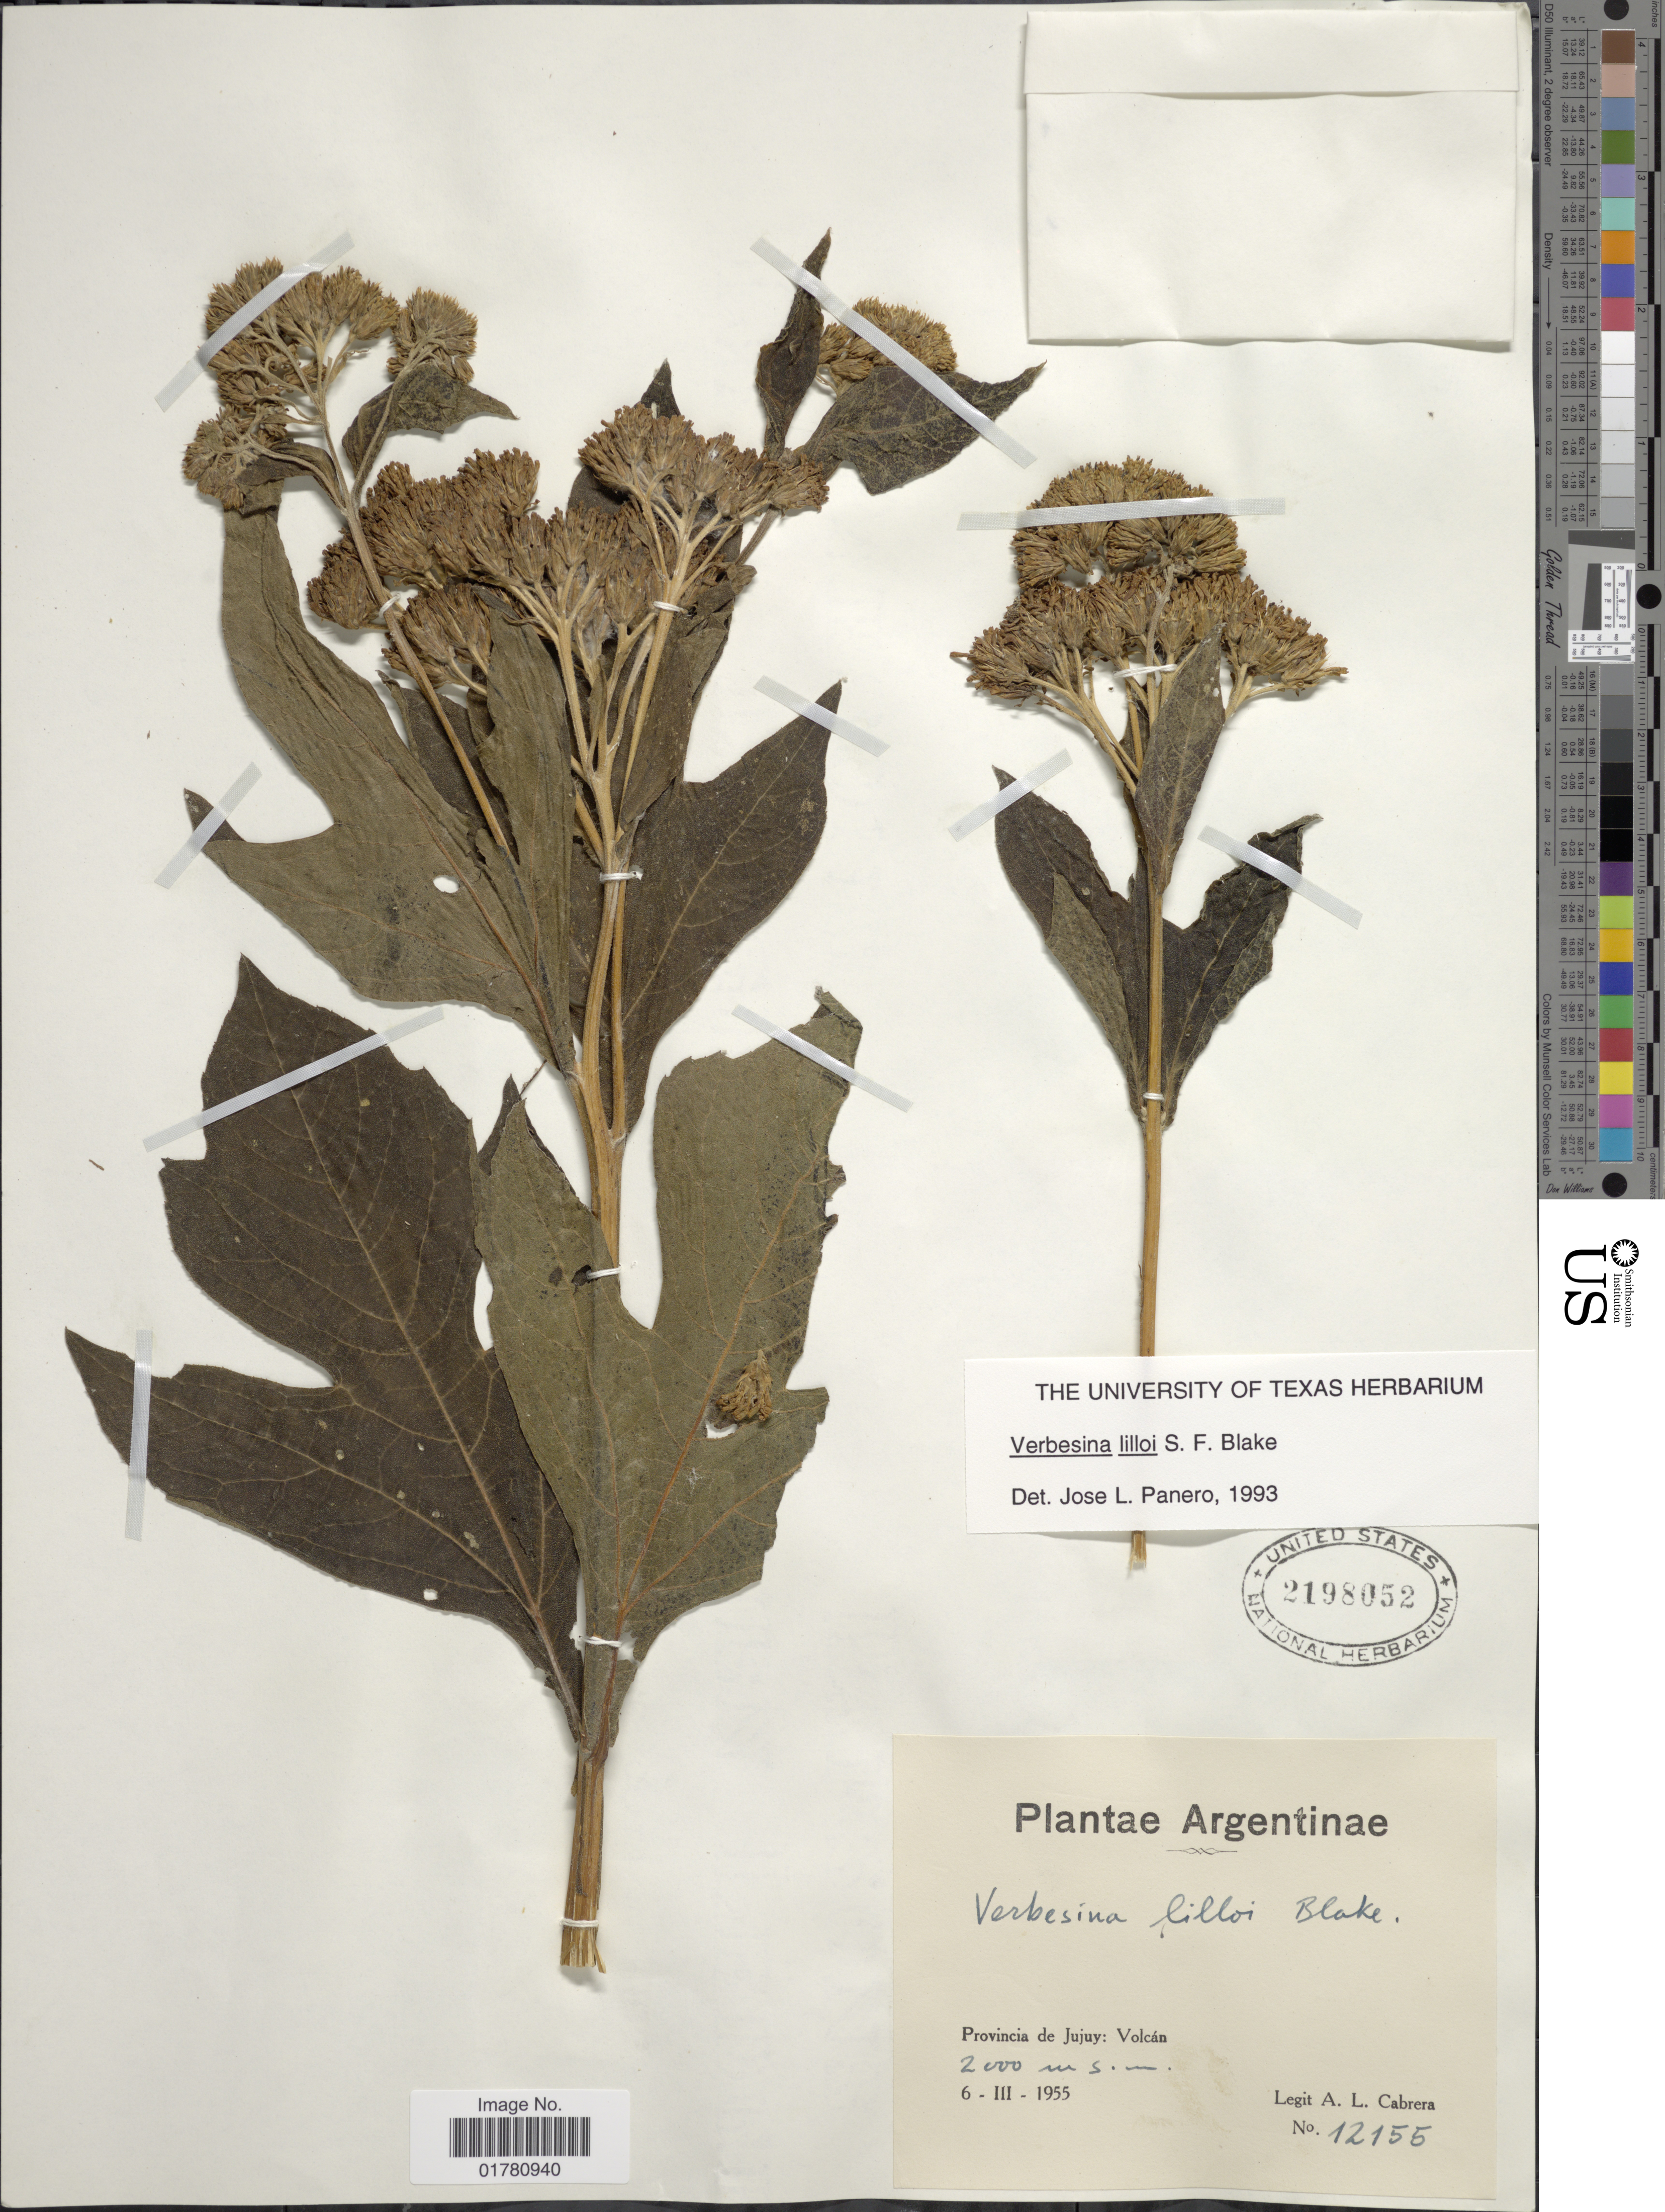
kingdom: Plantae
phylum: Tracheophyta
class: Magnoliopsida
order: Asterales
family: Asteraceae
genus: Verbesina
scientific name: Verbesina lilloi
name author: S.F. Blake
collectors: A. L. Cabrera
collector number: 12155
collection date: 1955-03-06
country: Argentina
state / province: Jujuy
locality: Volcán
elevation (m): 2000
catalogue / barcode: US 2198052